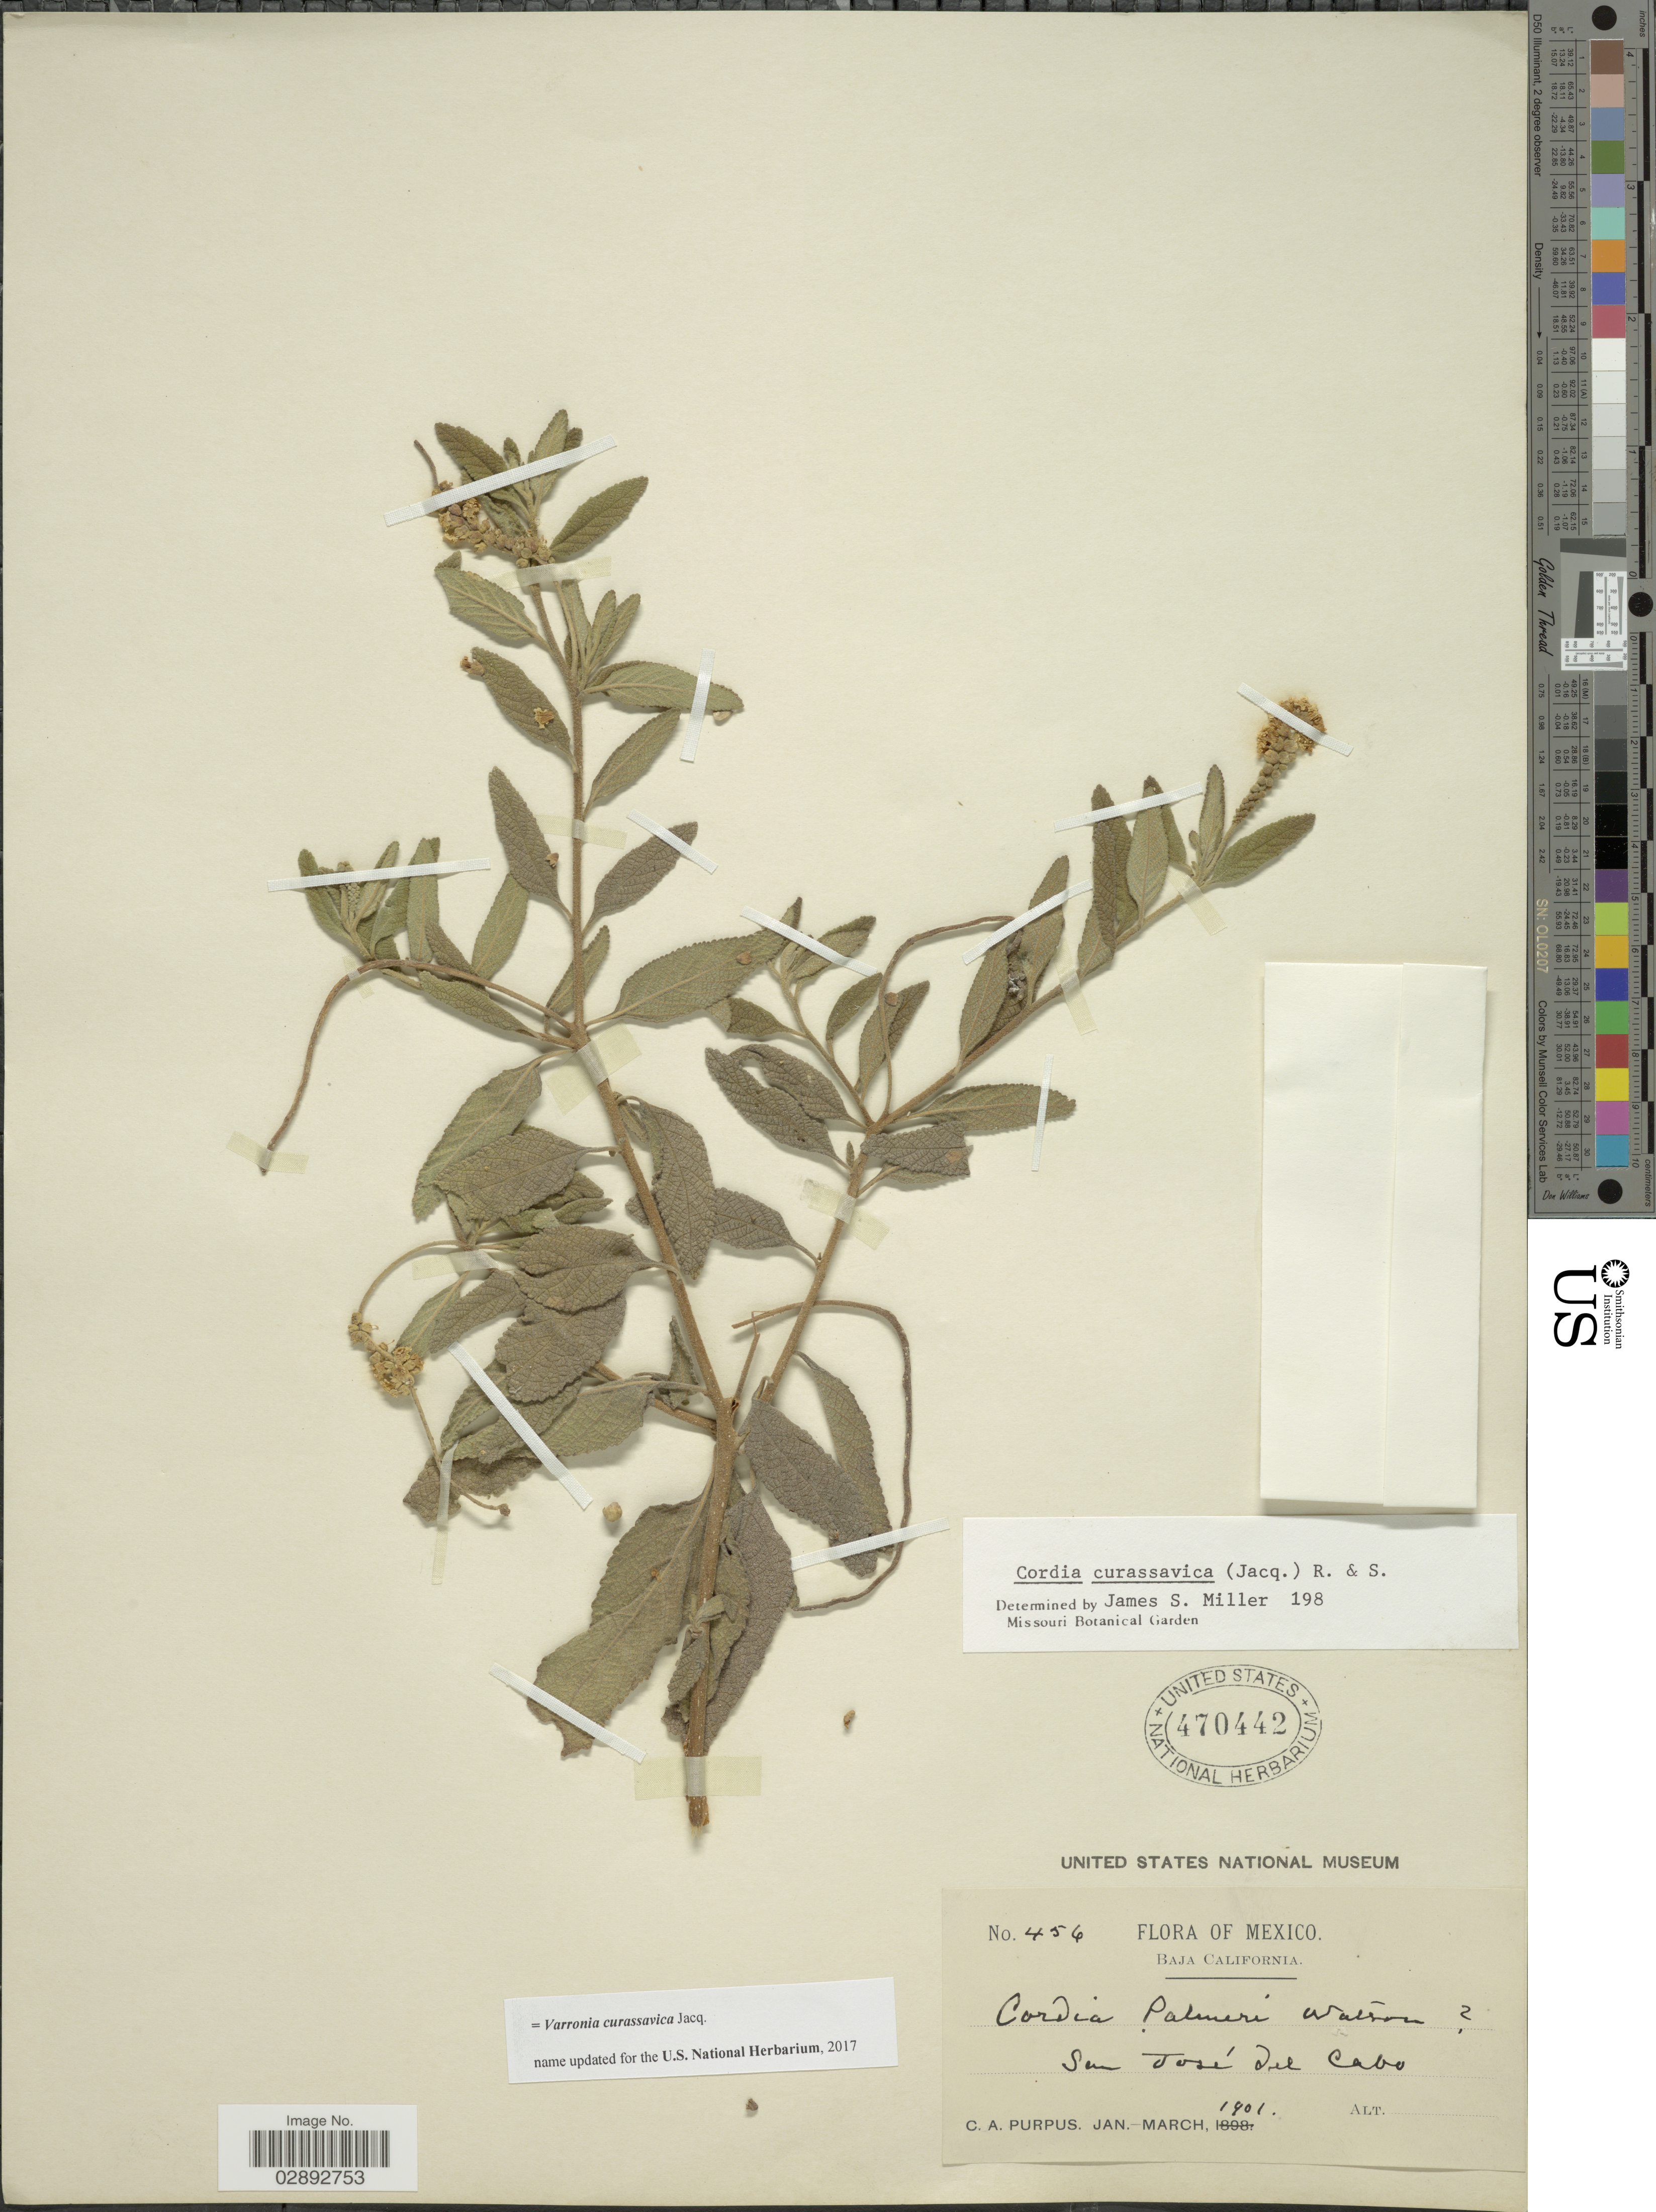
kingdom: Plantae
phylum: Tracheophyta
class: Magnoliopsida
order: Boraginales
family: Cordiaceae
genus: Varronia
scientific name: Varronia curassavica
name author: Jacq.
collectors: C. A. Purpus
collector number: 456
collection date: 1901-01/1901-03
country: Mexico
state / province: Baja California Sur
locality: San José del Cabo.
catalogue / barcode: US 470442